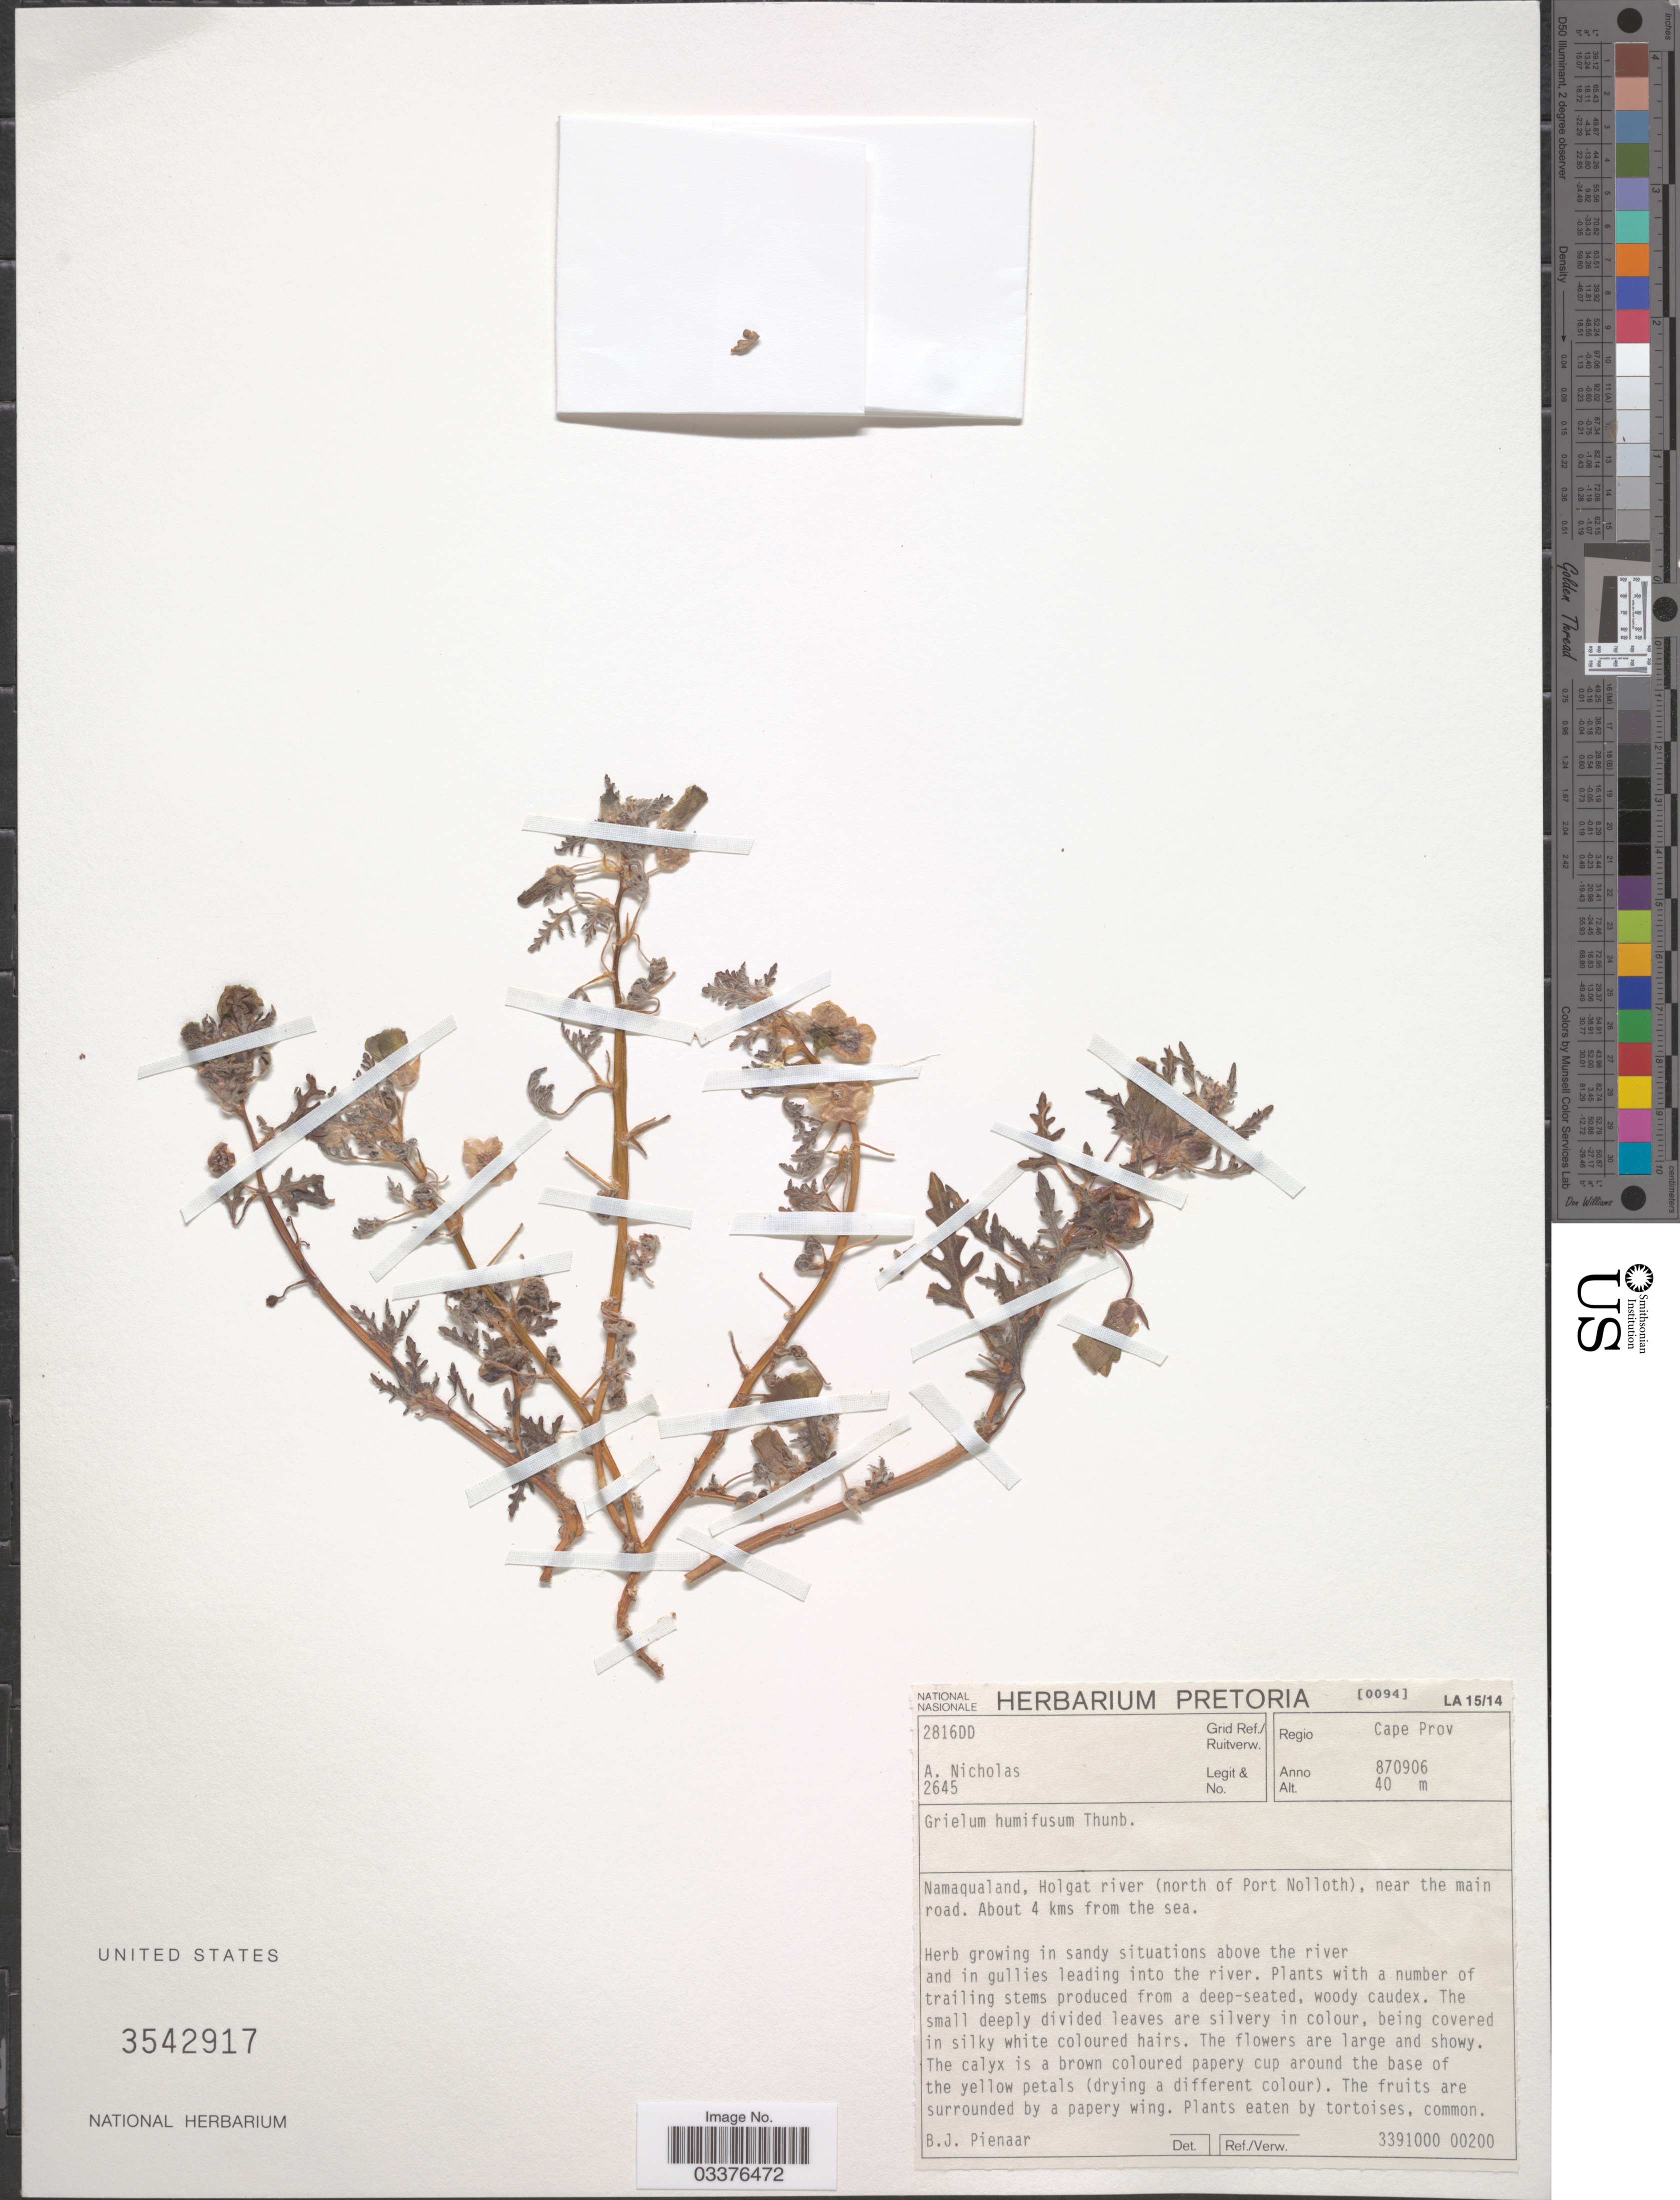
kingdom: Plantae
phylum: Tracheophyta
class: Magnoliopsida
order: Malvales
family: Neuradaceae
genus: Grielum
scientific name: Grielum humifusum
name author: Thunb.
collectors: A. Nicholas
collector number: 2645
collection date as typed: Transcribed d/m/y: 6/9/87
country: South Africa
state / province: Northern Cape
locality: Grid Ref./Ruitverw. 2816DD. Namaqualand, Holgat river (north of Port Nolloth), near the main road. About 4 kms from the sea.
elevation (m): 40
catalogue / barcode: US 3542917